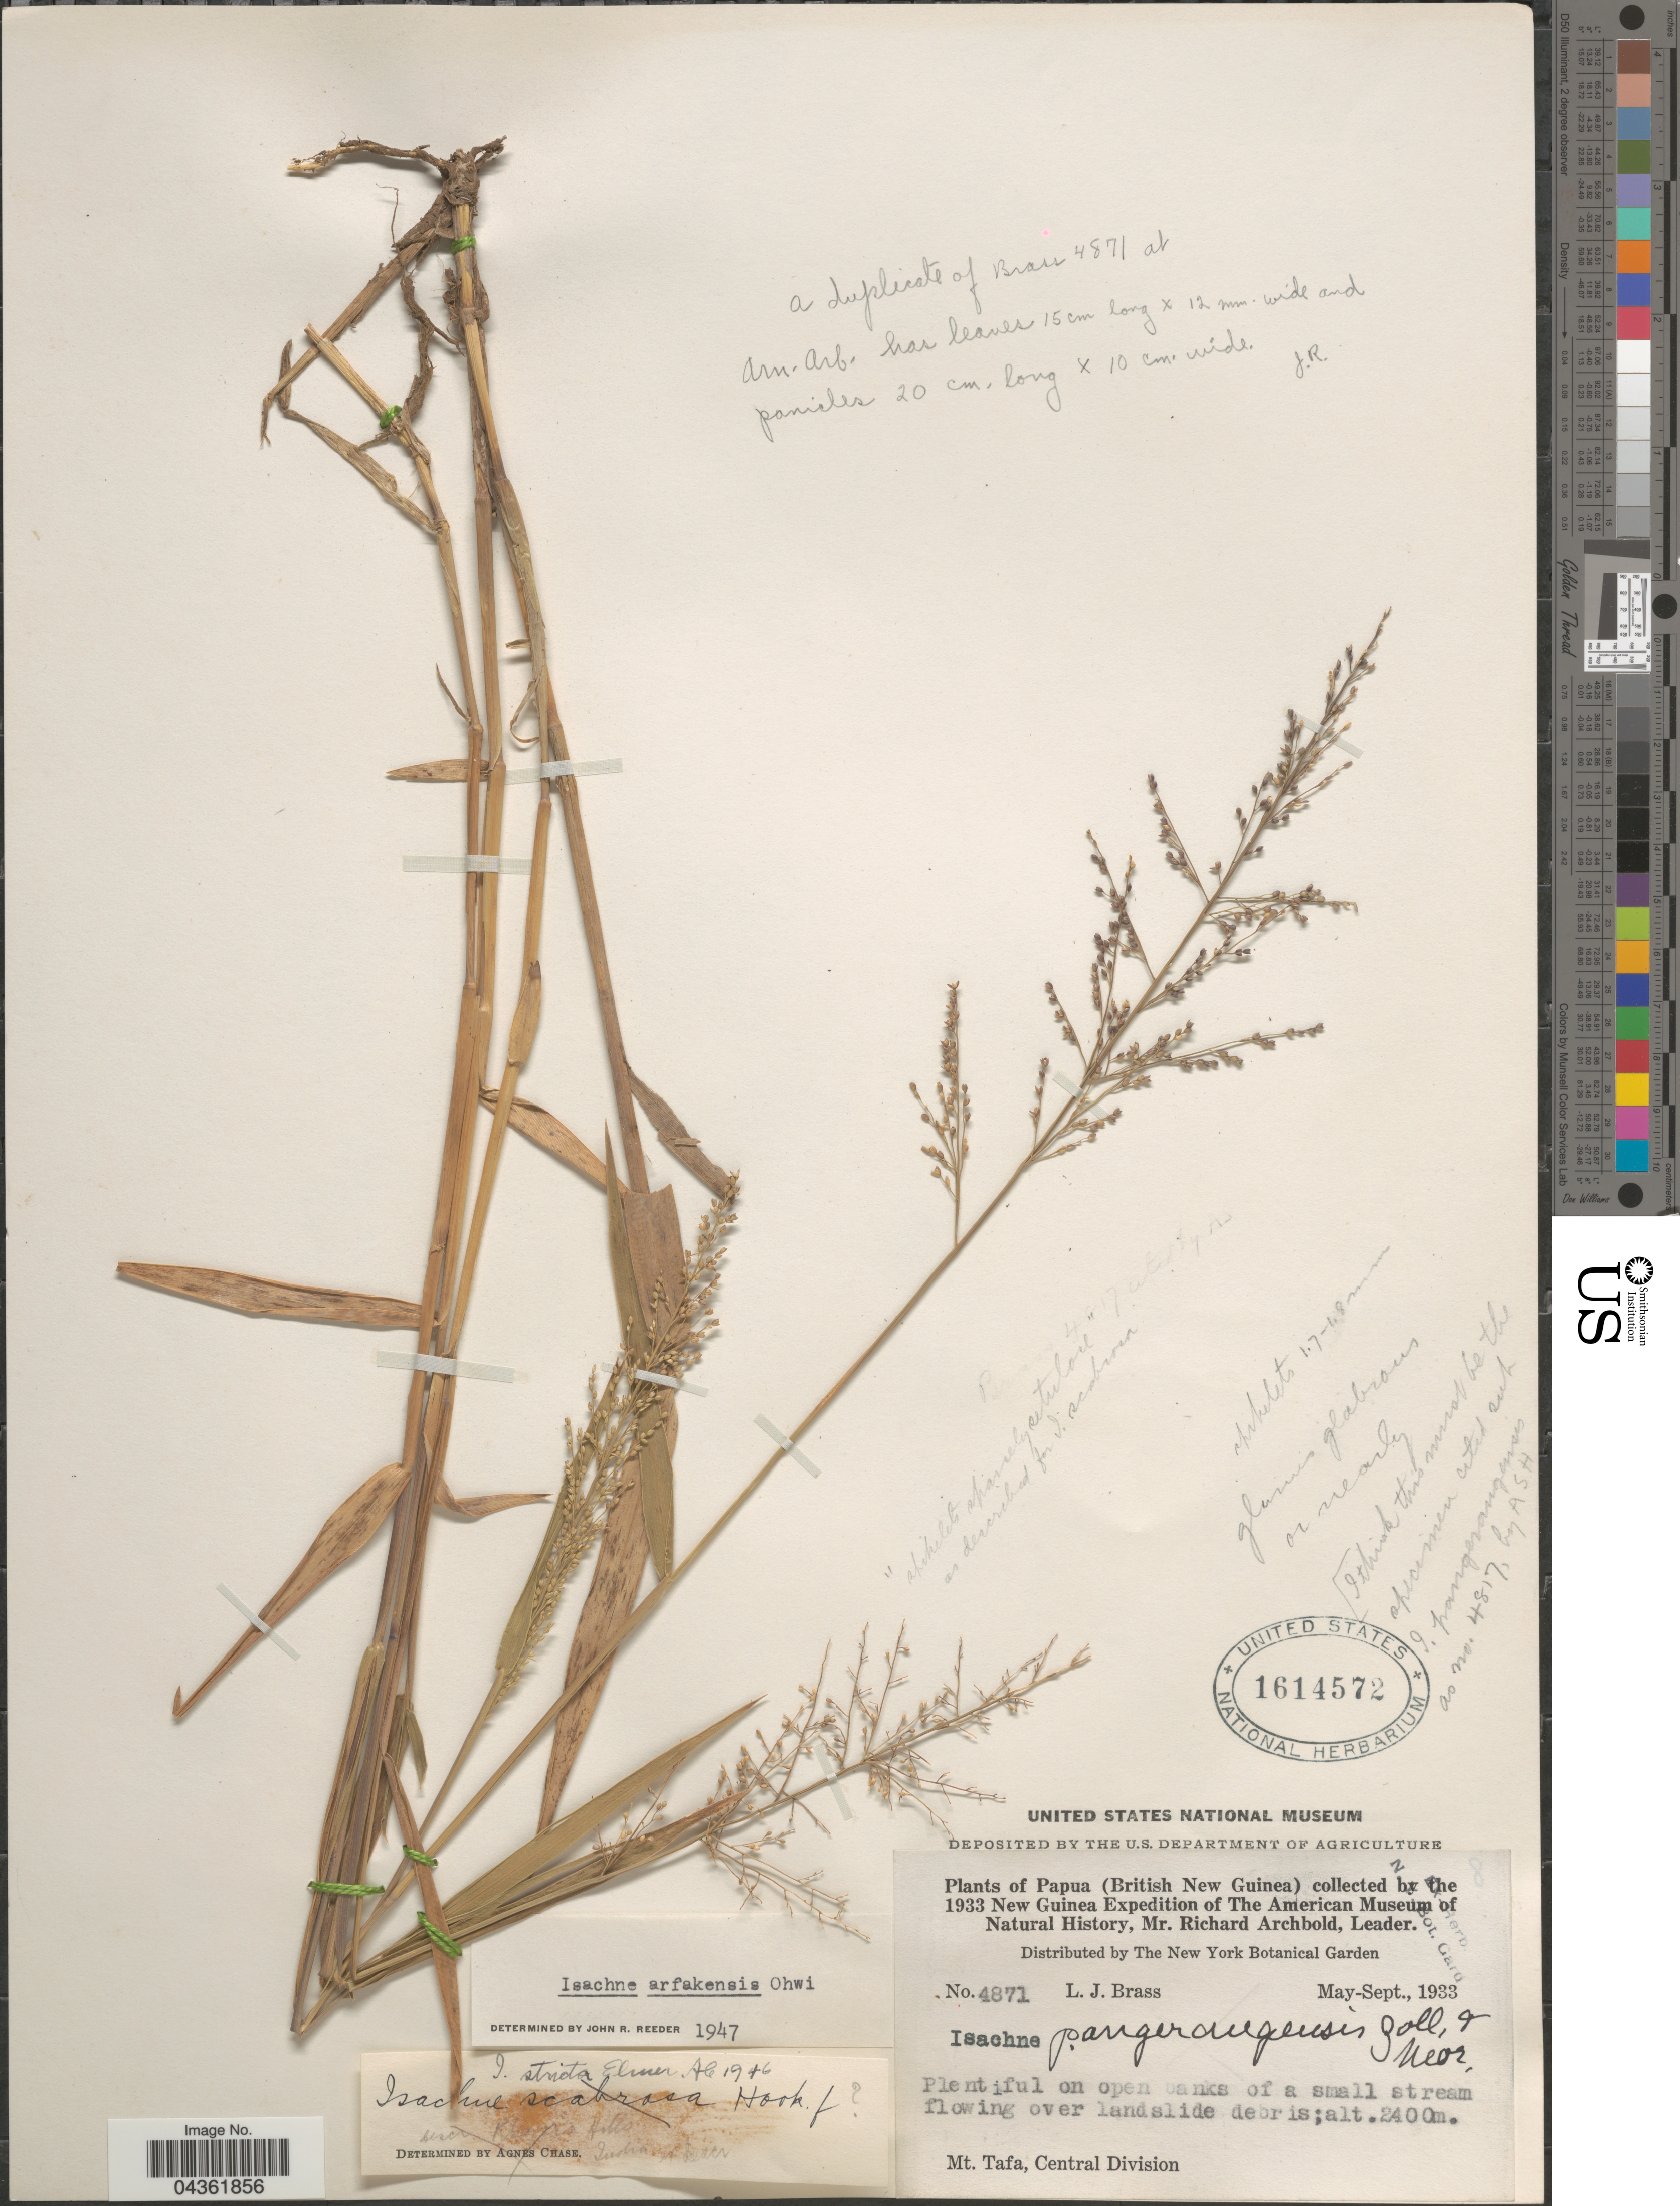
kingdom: Plantae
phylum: Tracheophyta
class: Liliopsida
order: Poales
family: Poaceae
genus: Isachne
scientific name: Isachne arfakensis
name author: Ohwi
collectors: L. J. Brass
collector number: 4871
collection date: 1933-05/1933-09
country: Papua New Guinea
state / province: Central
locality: Papua (British New Guinea). 1933 New Guinea Expedition of The American Museum of Natural History. Mt. Tafa, Central Division.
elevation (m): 2400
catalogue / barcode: US 1614572